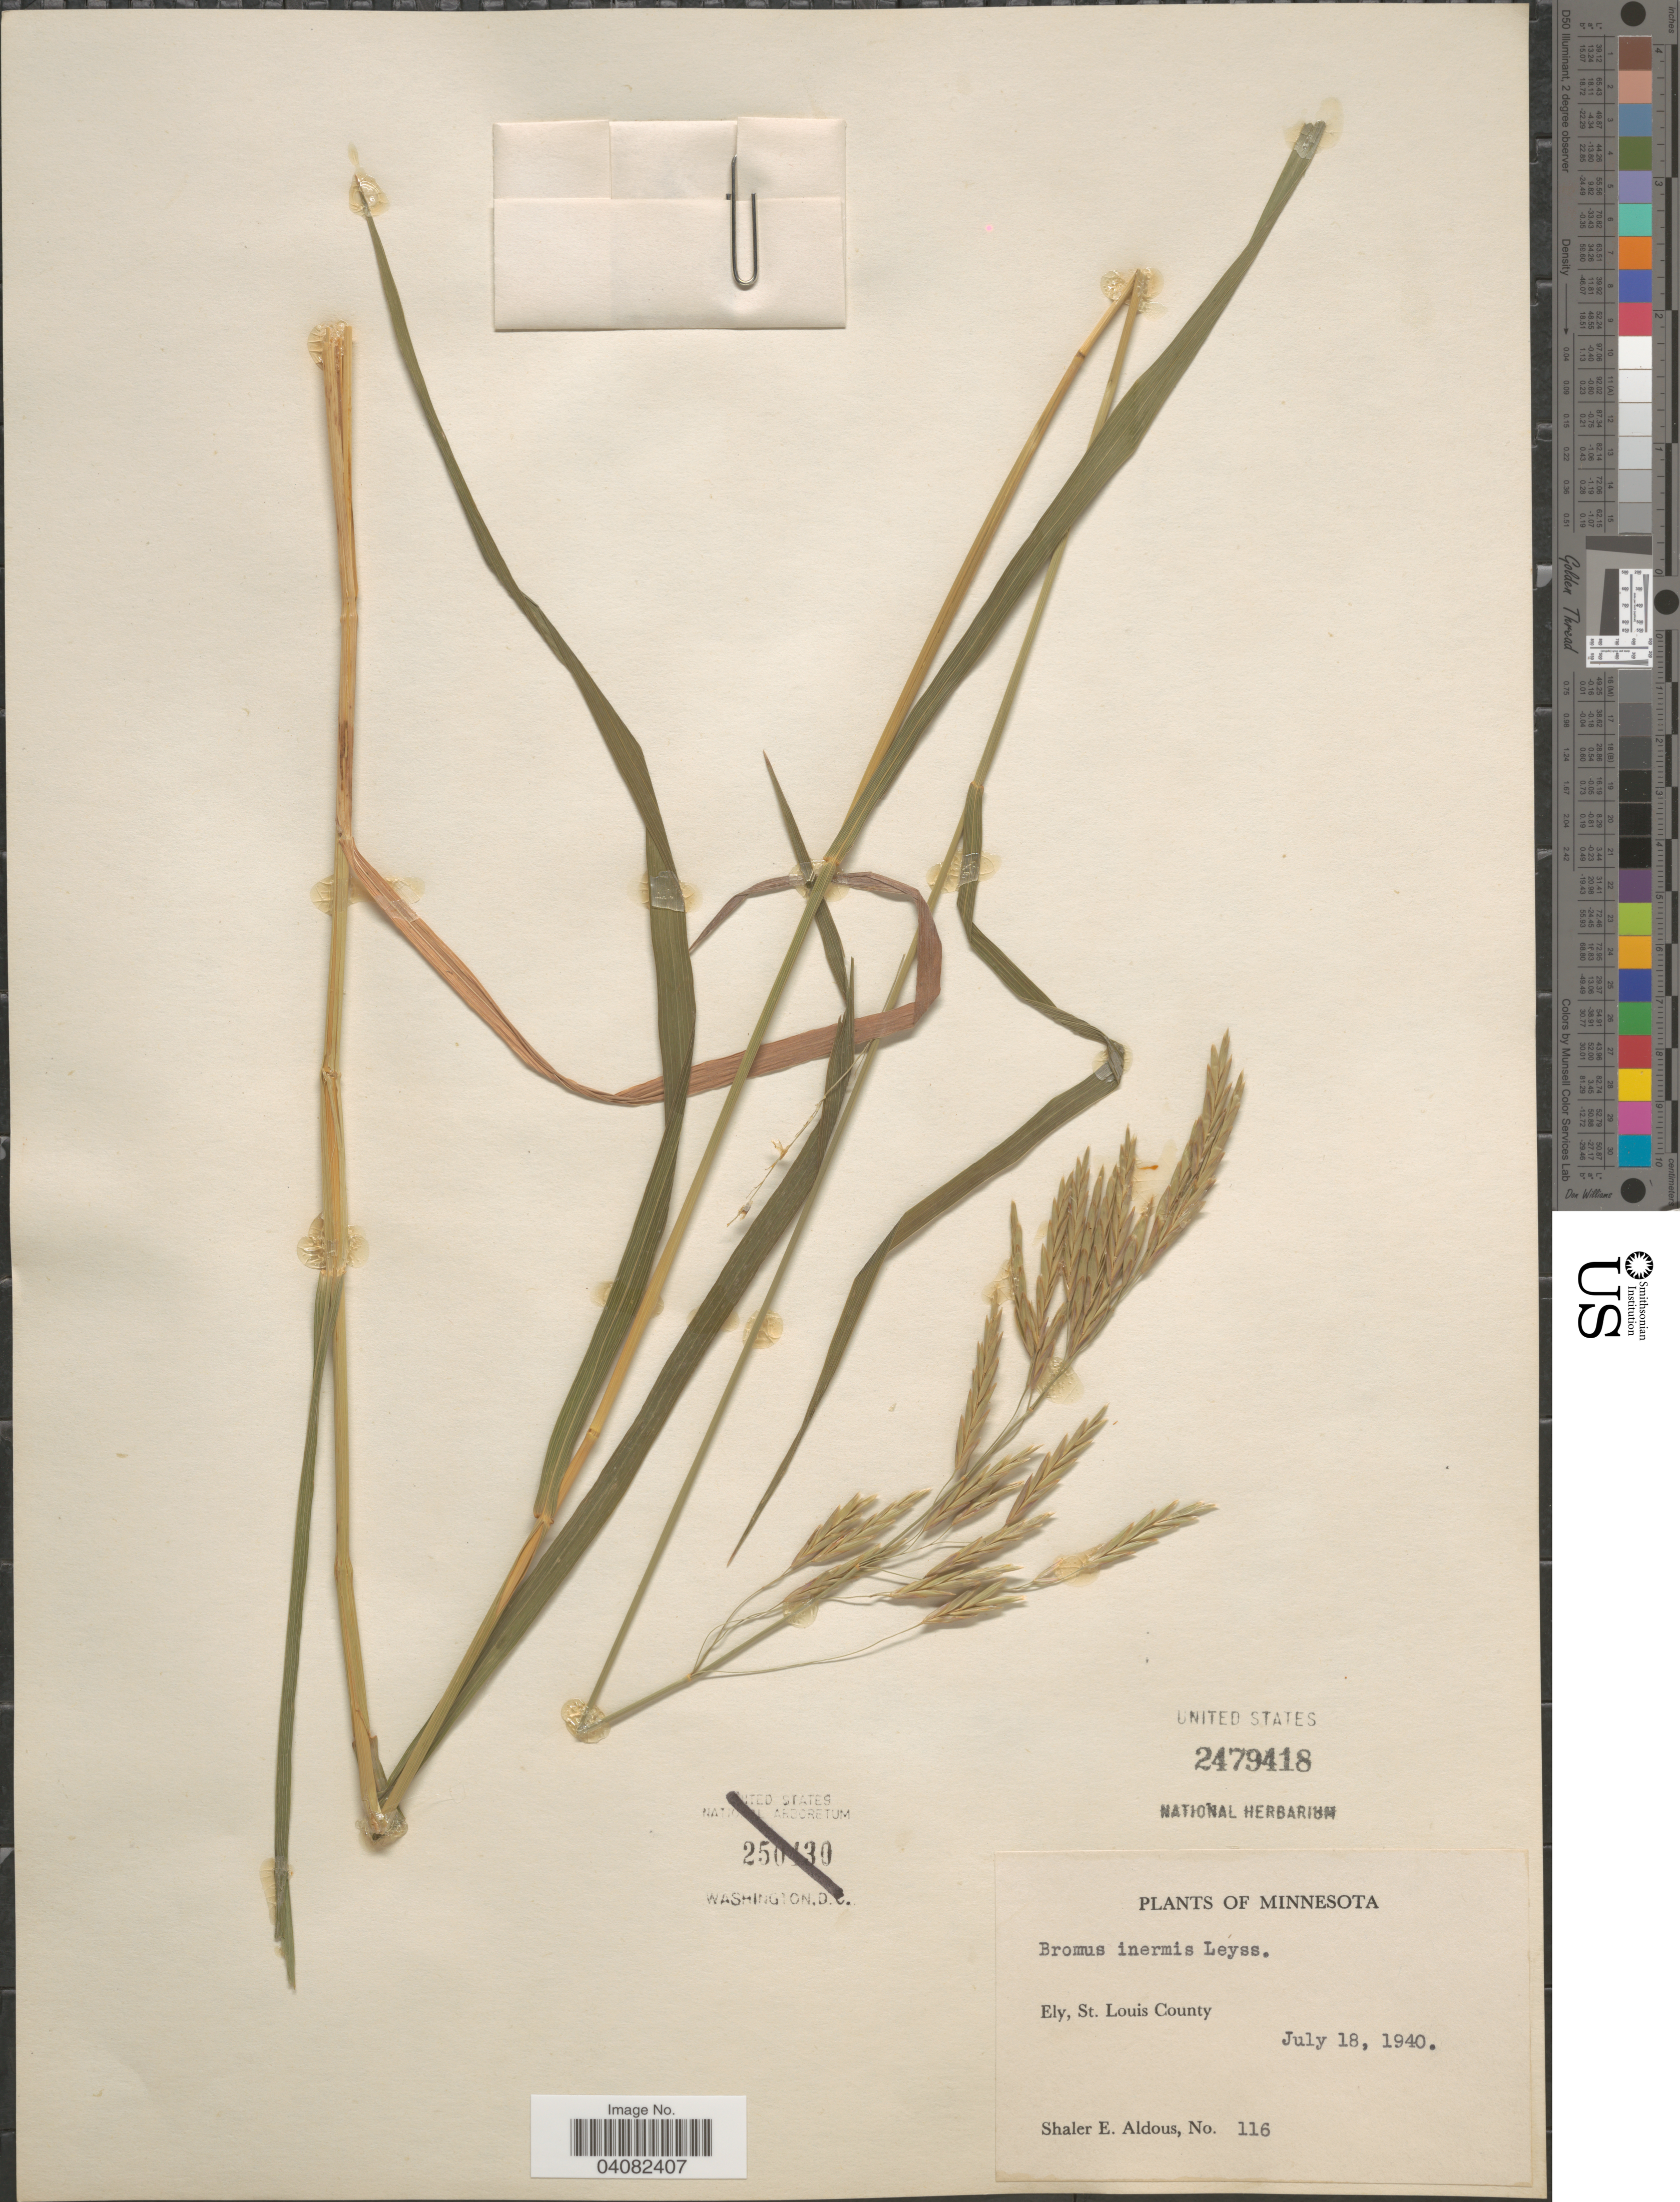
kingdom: Plantae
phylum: Tracheophyta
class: Liliopsida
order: Poales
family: Poaceae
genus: Bromus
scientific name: Bromus inermis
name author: Leyss.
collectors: S. Aldous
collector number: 116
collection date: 1940-07-18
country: United States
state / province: Minnesota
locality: Ely, St. Louis County.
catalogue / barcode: US 2479418